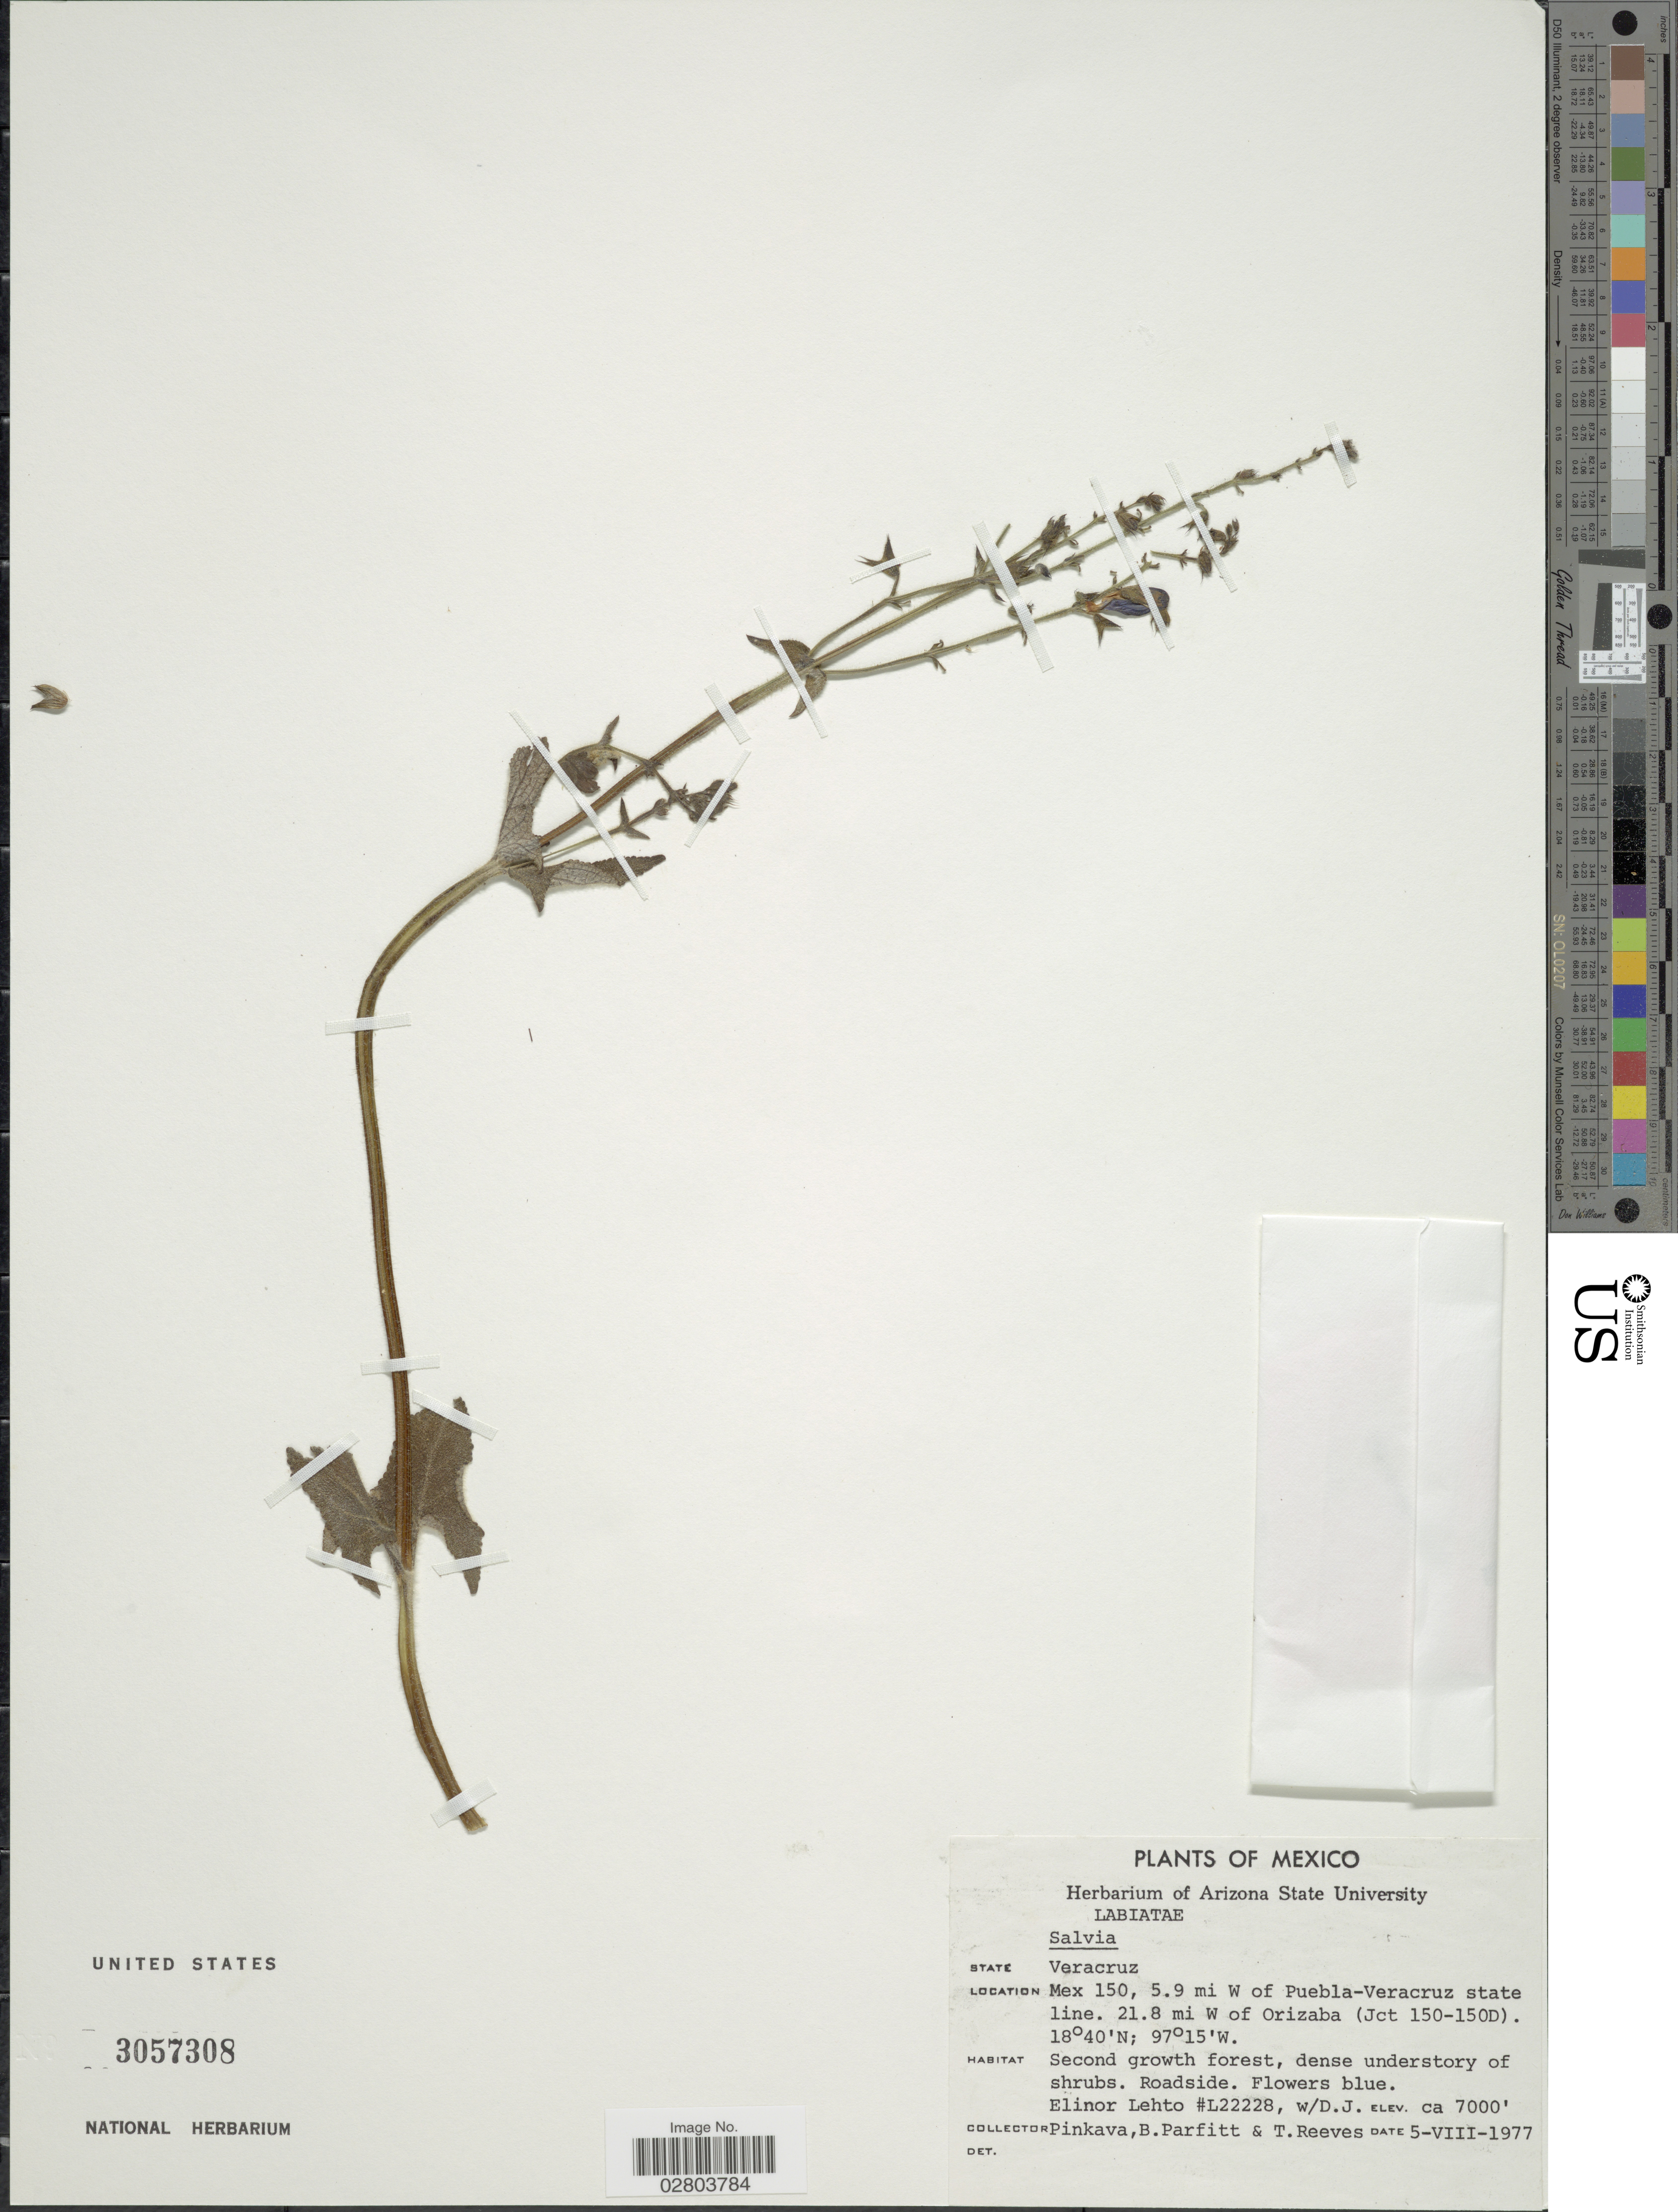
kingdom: Plantae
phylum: Tracheophyta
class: Magnoliopsida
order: Lamiales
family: Lamiaceae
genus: Salvia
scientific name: Salvia sp.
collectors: E. Lehto, D. J. Pinkava, B. Parfitt & T. Reeves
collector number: L22228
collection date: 1977-08-05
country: Mexico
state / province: Veracruz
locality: State Veracruz. Mex 150, 5.9 mi W of Puebla-Veracruz state line. 21.8 mi W of Orizaba (Jct 150-150D).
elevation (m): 2134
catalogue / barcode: US 3057308